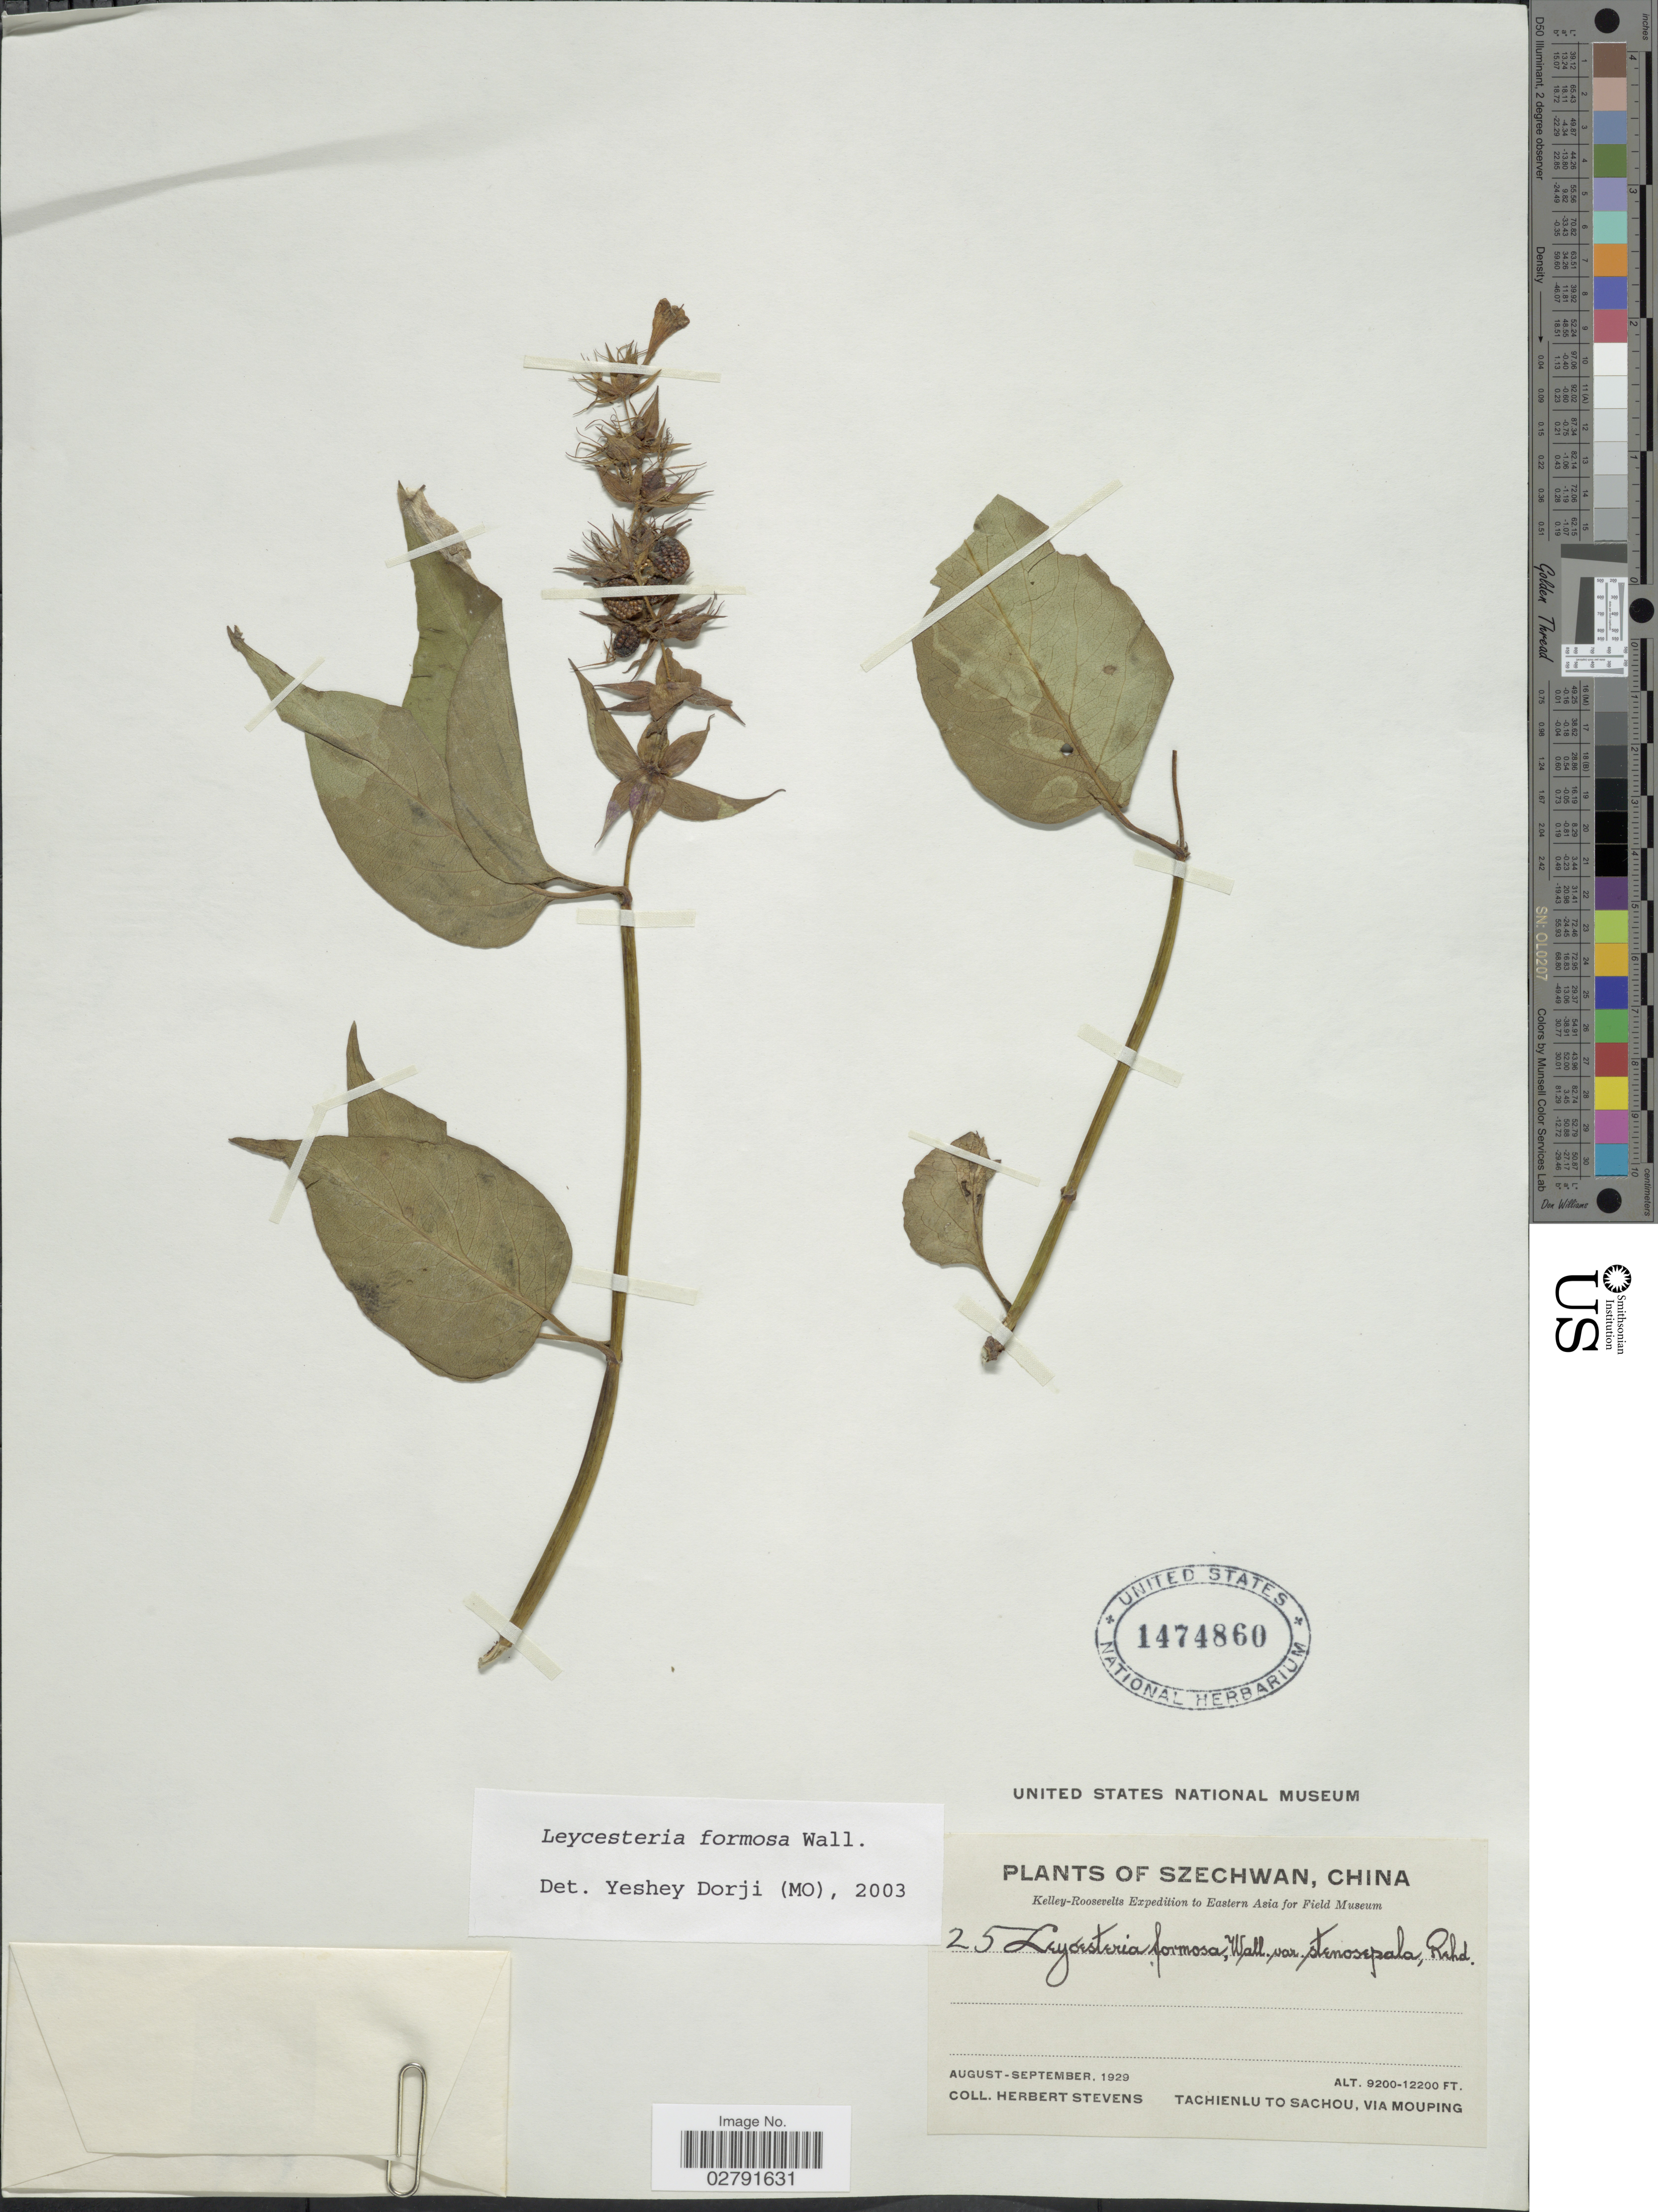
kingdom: Plantae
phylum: Tracheophyta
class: Magnoliopsida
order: Dipsacales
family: Caprifoliaceae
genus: Leycesteria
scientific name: Leycesteria formosa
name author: Wall.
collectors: H. Stevens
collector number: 25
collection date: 1929-08/1929-09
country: China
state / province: Sichuan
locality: Szechwan, Tachienlu to Sachou, via Mouping.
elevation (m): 2804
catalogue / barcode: US 1474860